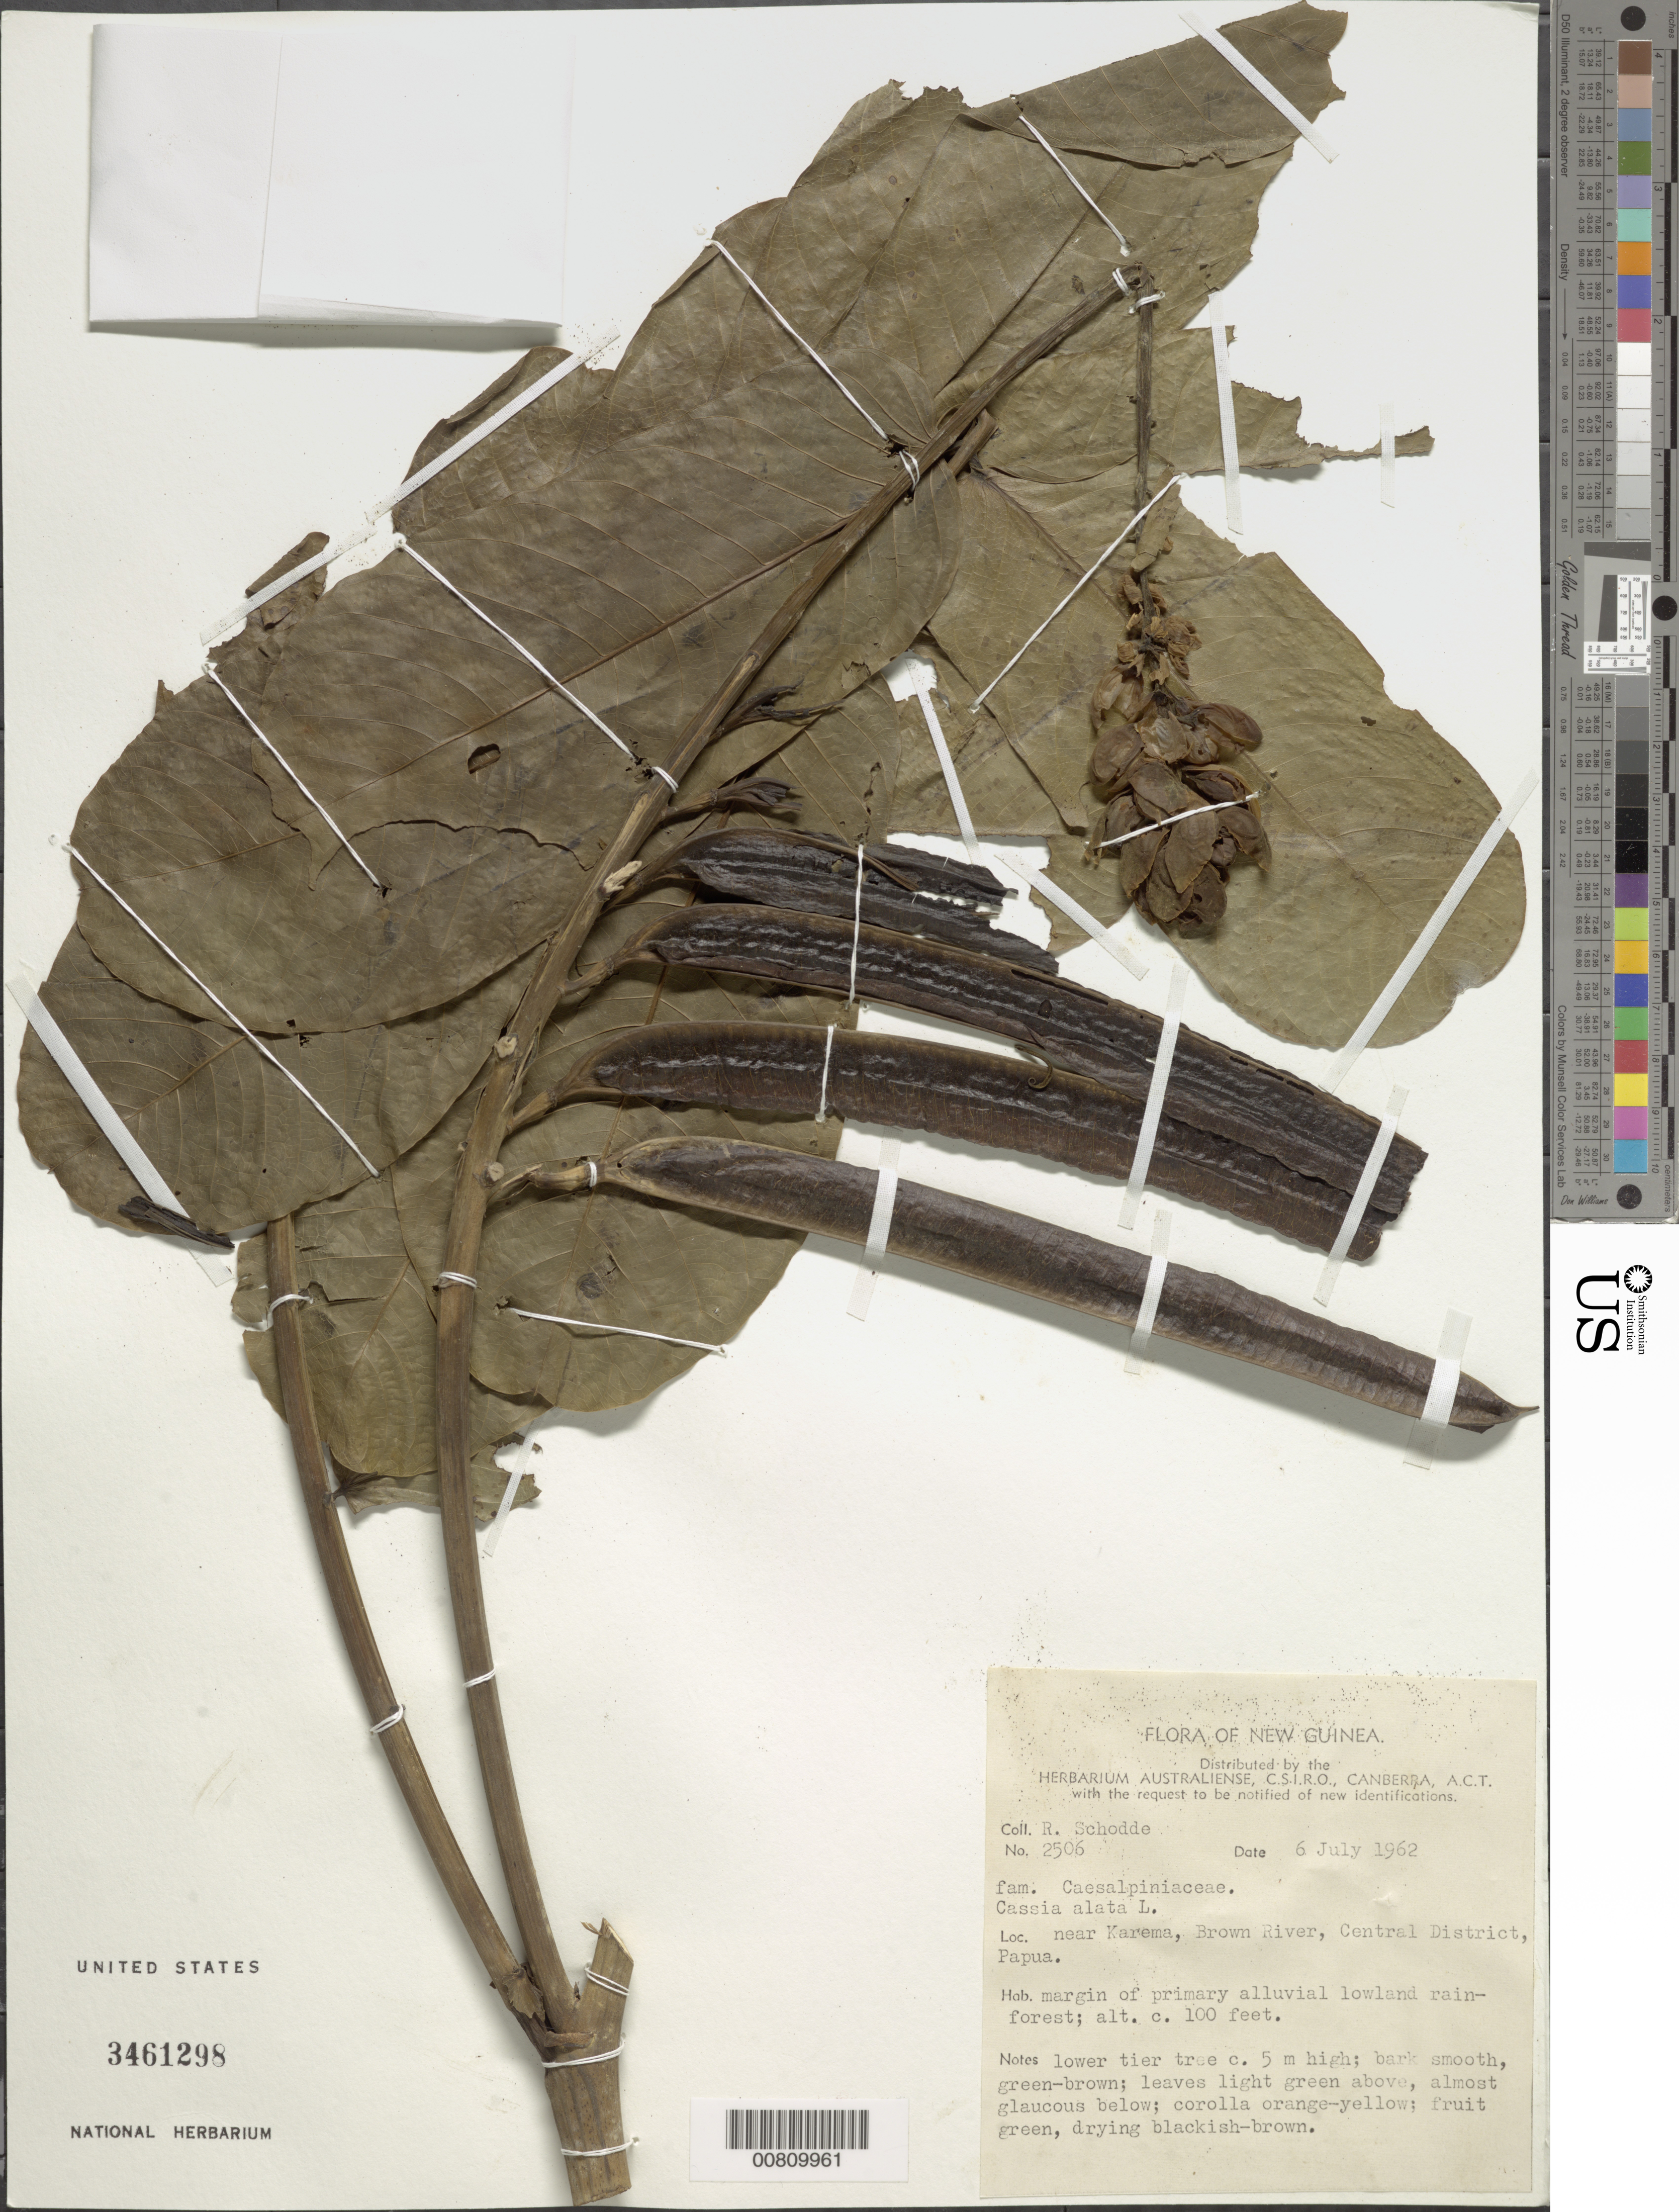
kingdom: Plantae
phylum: Tracheophyta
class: Magnoliopsida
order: Fabales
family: Fabaceae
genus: Senna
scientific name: Senna alata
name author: (L.) Roxb.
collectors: R. Schodde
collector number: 2506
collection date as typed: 06 Jul 1962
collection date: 1962-07-06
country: Papua New Guinea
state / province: Central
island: New Guinea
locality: Near Karema, Brown River.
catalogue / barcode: US 3461298